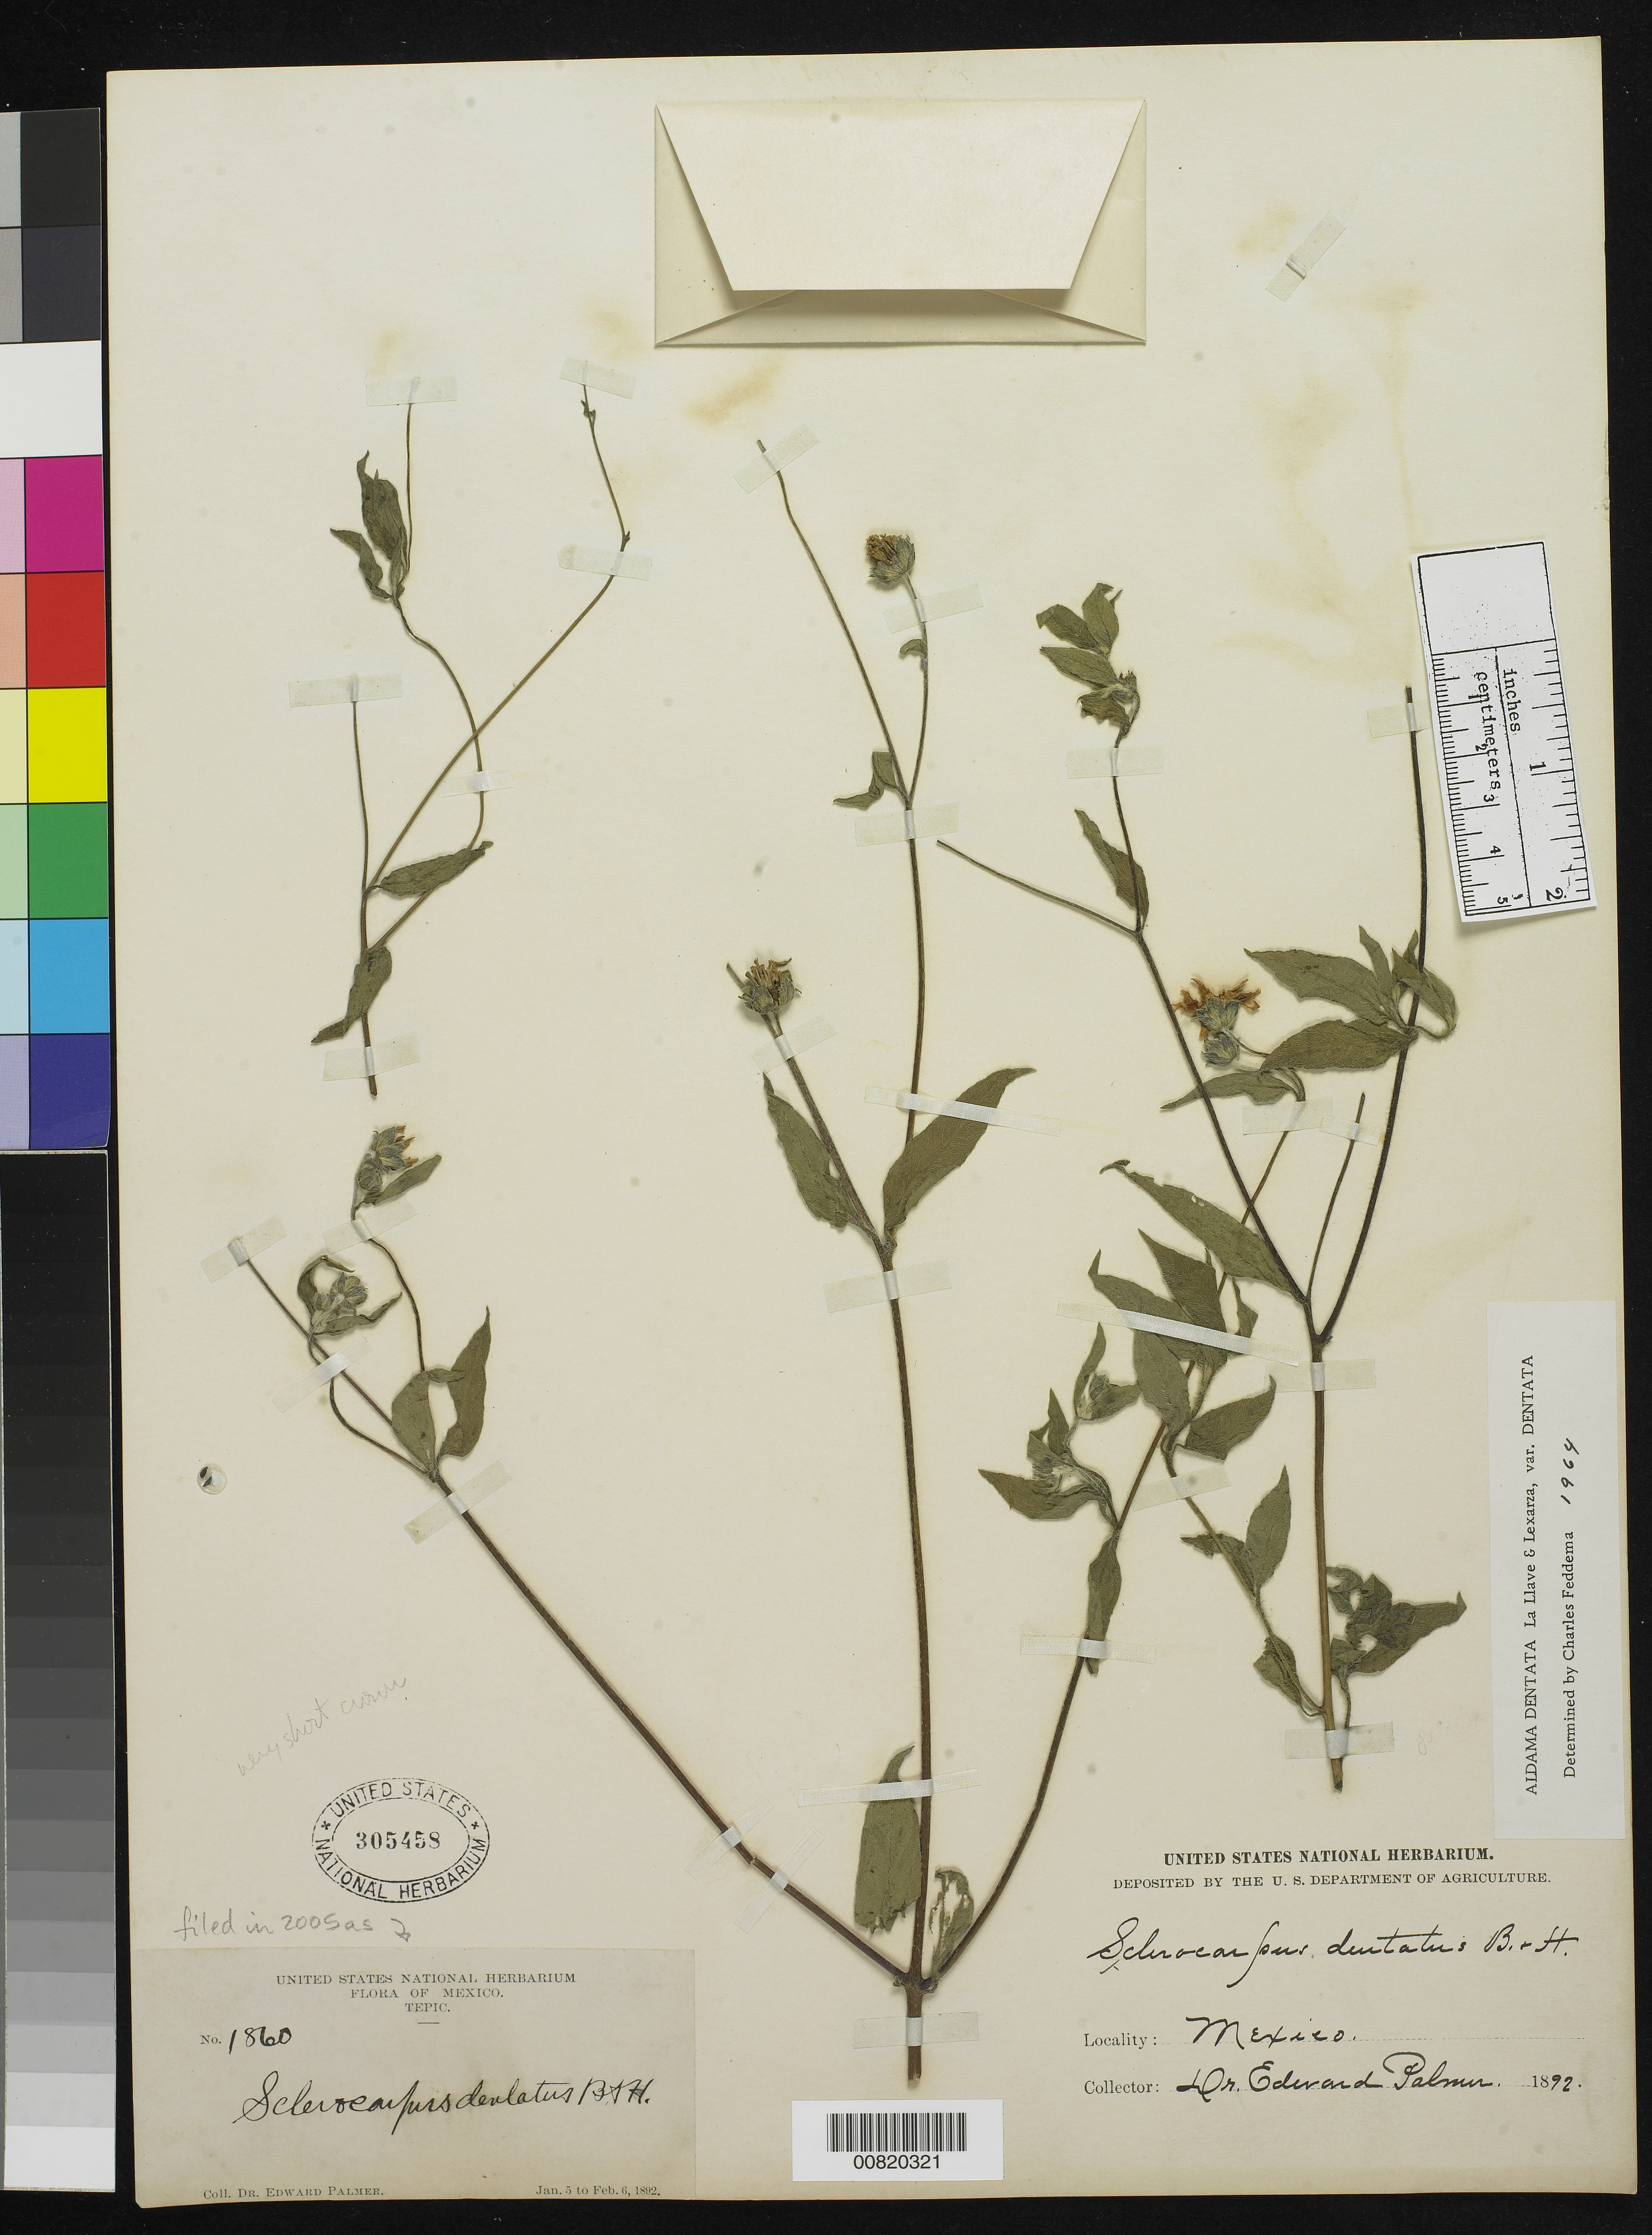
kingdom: Plantae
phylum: Tracheophyta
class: Magnoliopsida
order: Asterales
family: Asteraceae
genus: Sclerocarpus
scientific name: Sclerocarpus dentatus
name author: (La Llave) Benth. & Hook. f. ex Hemsl.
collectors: E. Palmer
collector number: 1860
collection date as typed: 05 Jan 1892 to 06 Feb 1892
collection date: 1892-01-05/1892-02-06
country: Mexico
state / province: Nayarit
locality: Tepic, Nayarit.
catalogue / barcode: US 305458